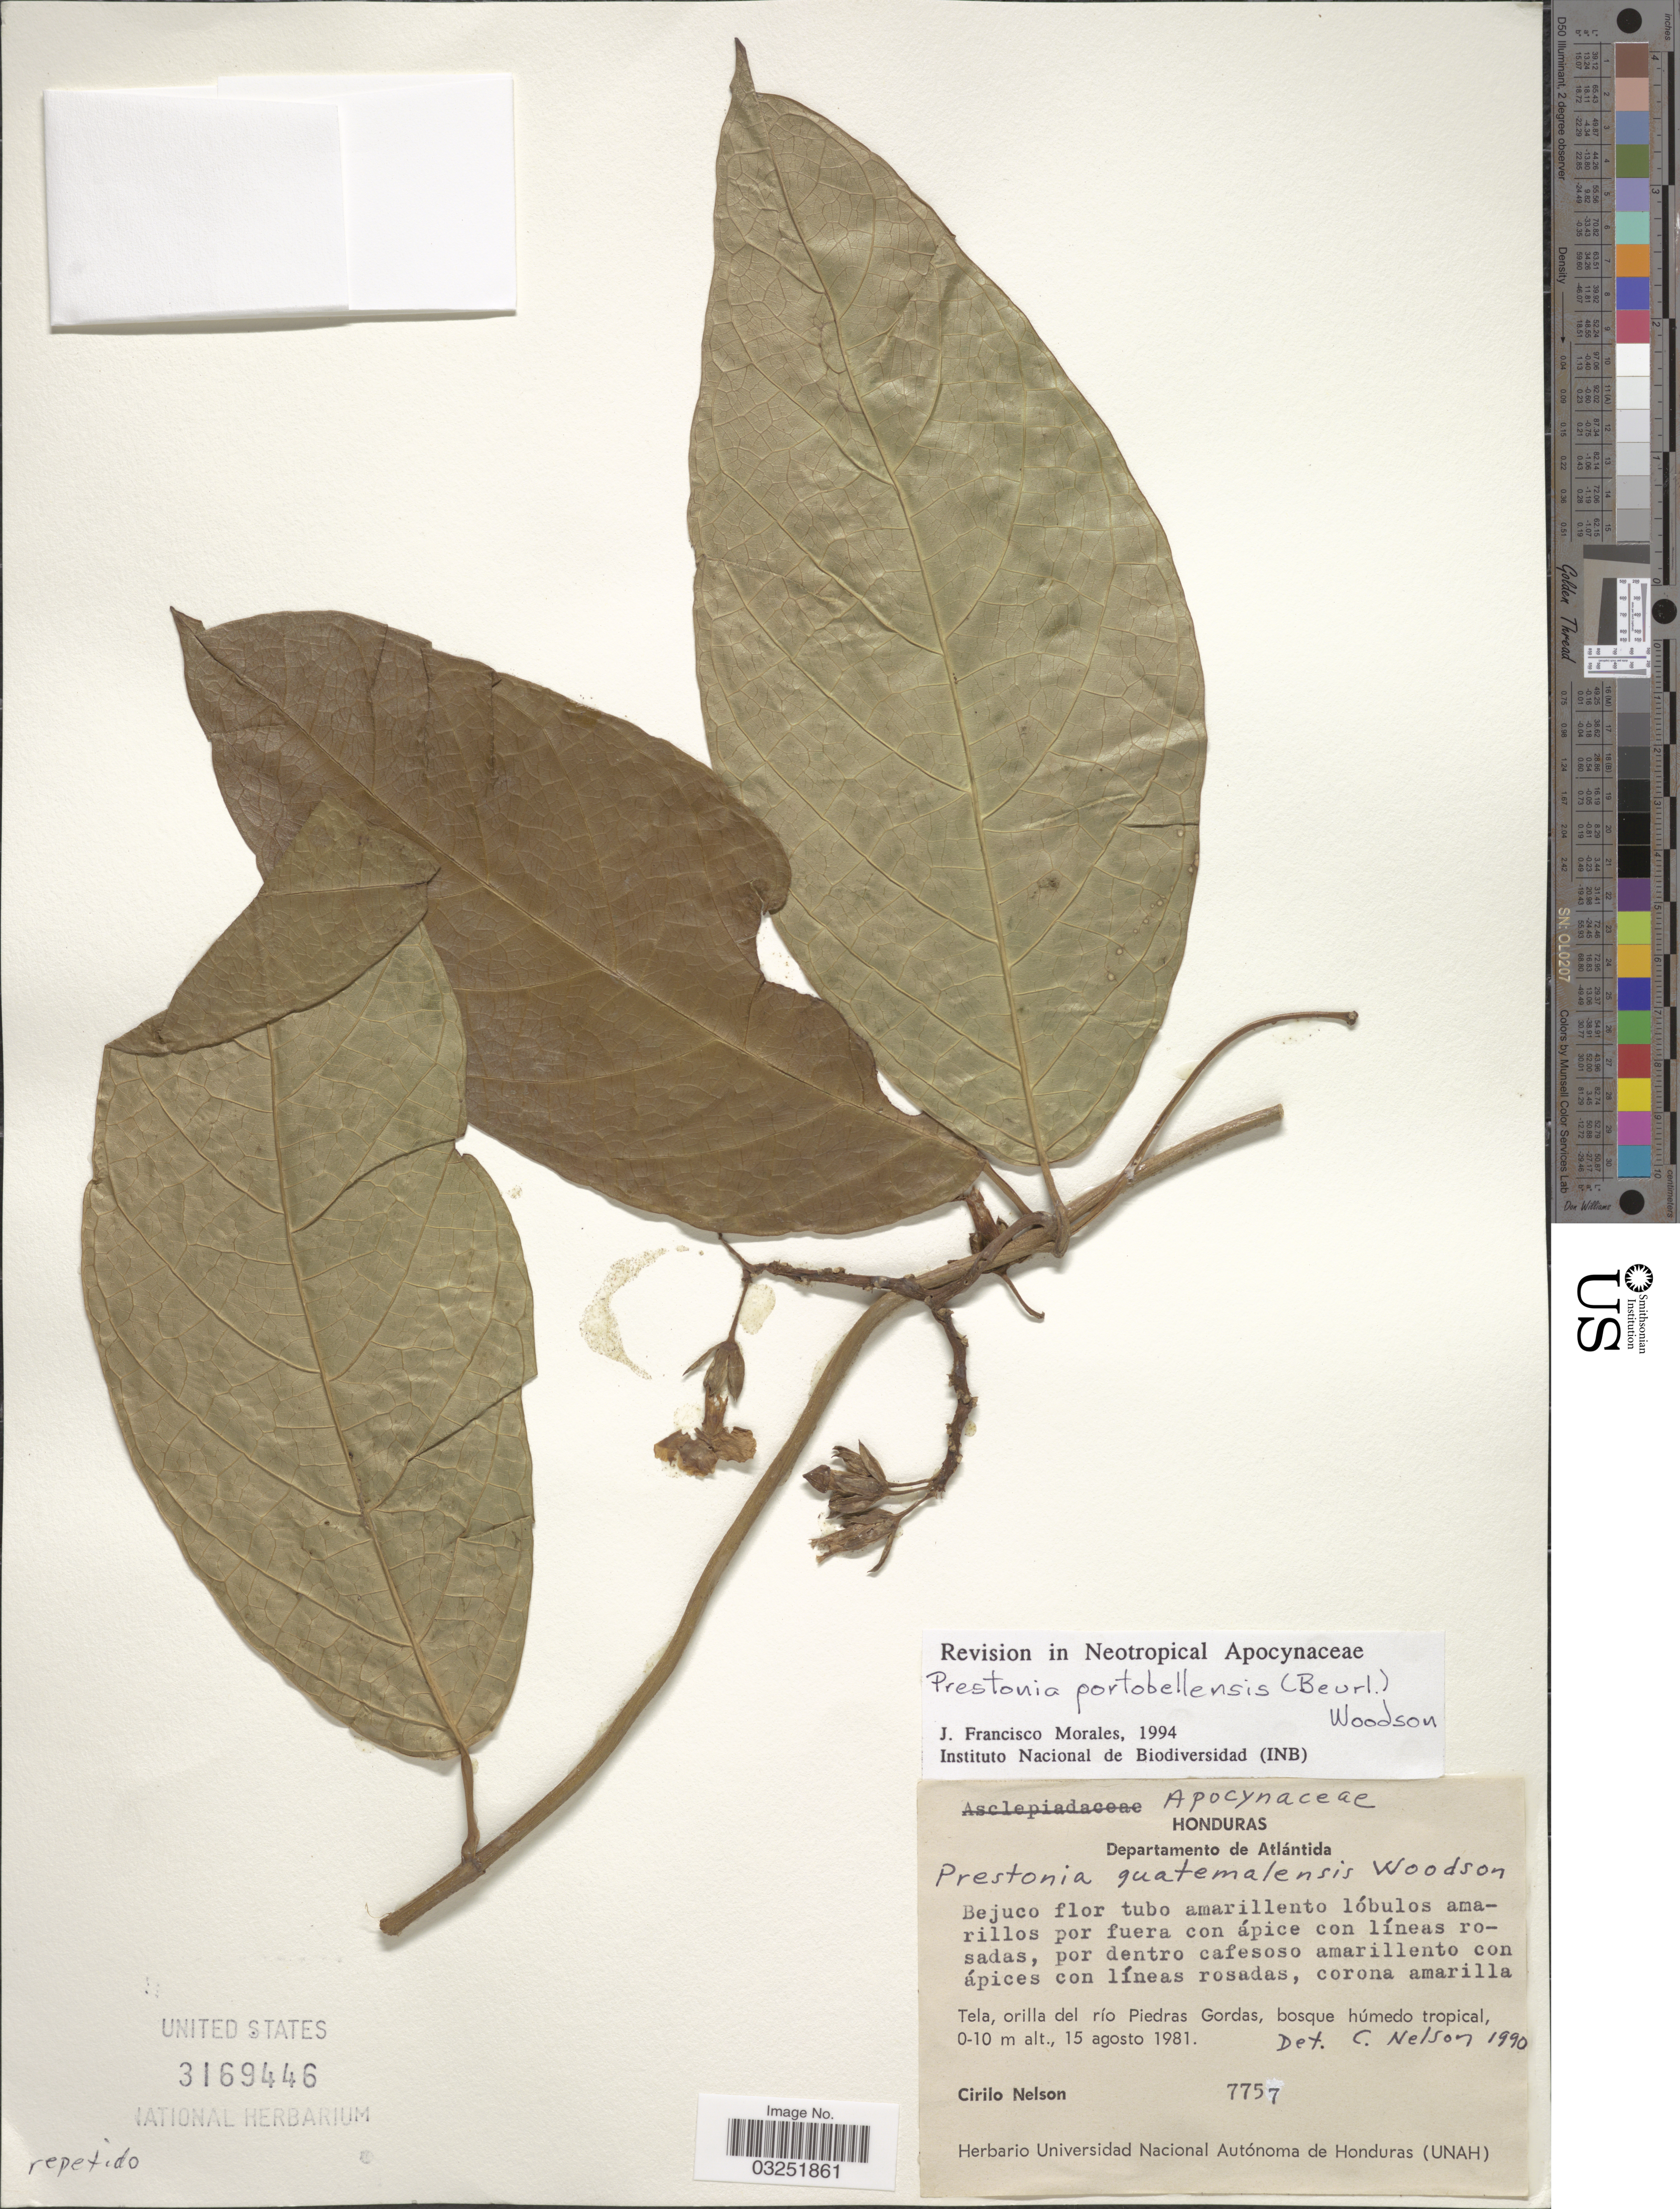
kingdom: Plantae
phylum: Tracheophyta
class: Magnoliopsida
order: Gentianales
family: Apocynaceae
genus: Prestonia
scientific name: Prestonia portobellensis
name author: (Beurl.) Woodson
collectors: C. Nelson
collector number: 7757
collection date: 1981-08-15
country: Honduras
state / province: Atlántida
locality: Departamento de Atlántida. Tela, orilla del río Piedras Gordas.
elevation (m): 0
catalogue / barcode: US 3169446